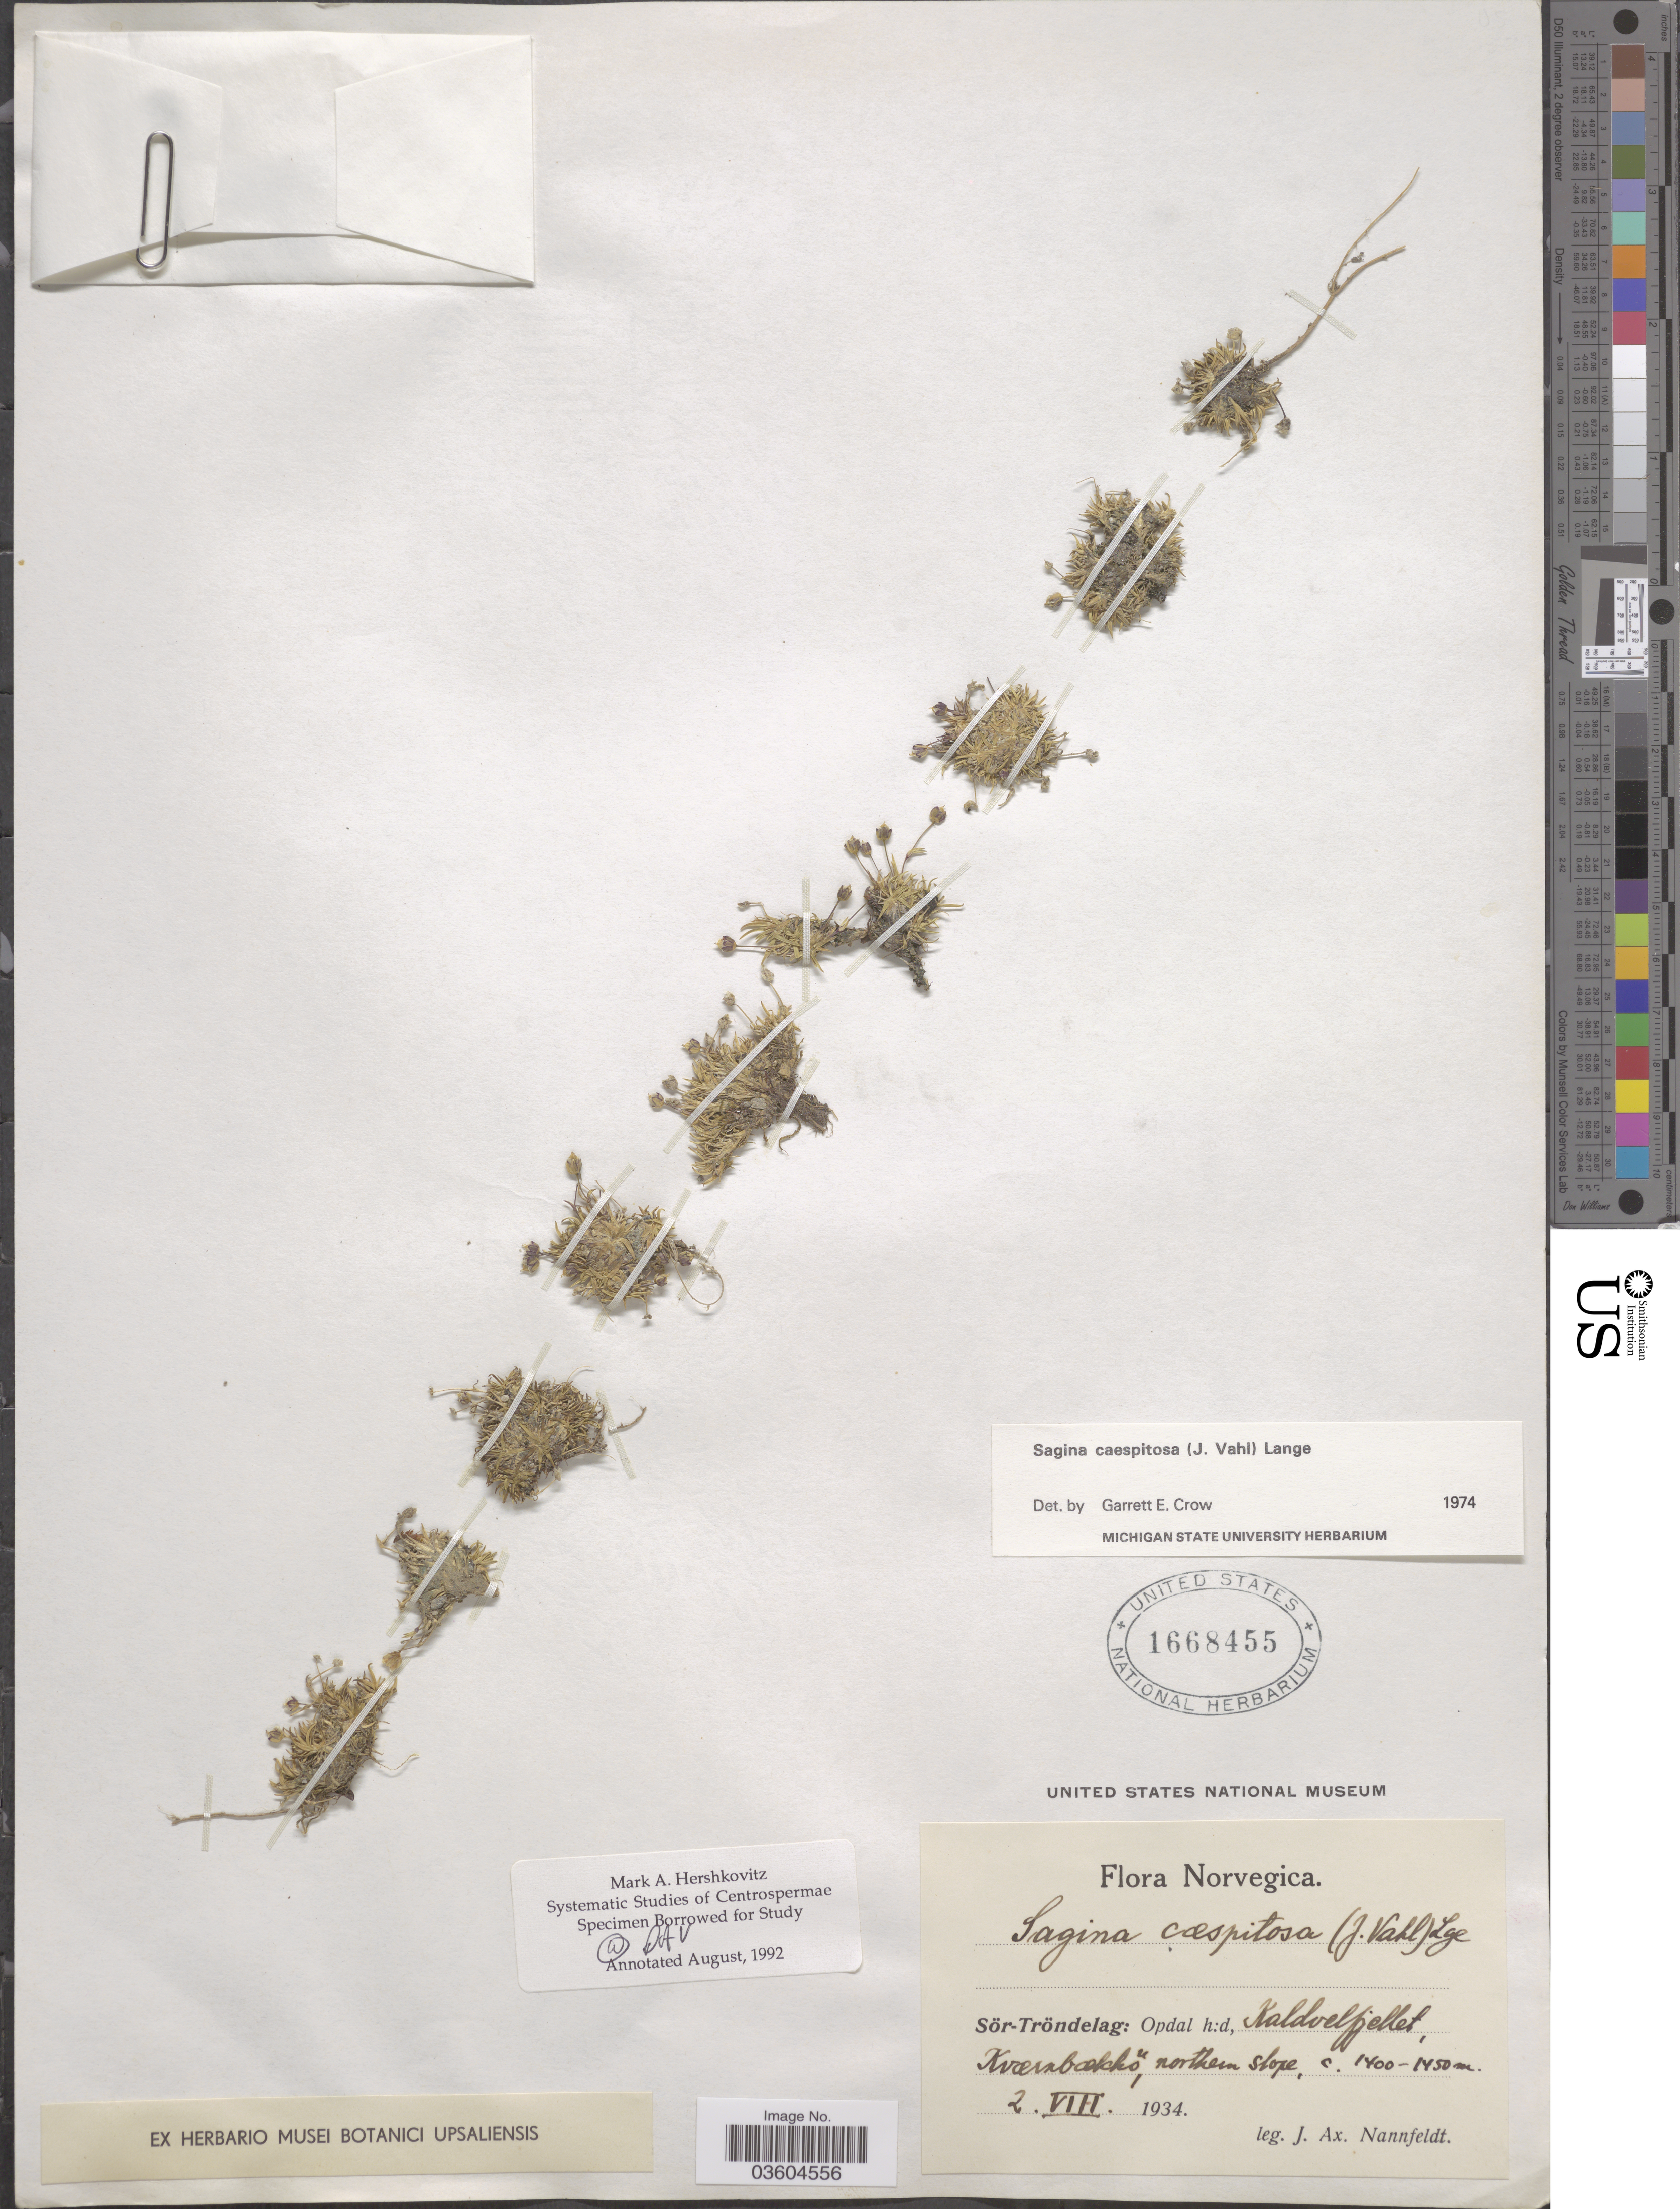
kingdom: Plantae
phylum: Tracheophyta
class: Magnoliopsida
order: Caryophyllales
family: Caryophyllaceae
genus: Sagina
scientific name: Sagina caespitosa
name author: Lange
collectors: J. Nannfeldt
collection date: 1934-08-02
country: Norway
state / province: Trøndelag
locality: Norvegica. Sör-Tröndelag: Opdal h:d, Kaldvelfjellet, v, northern slope.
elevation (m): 1400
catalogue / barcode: US 1668455